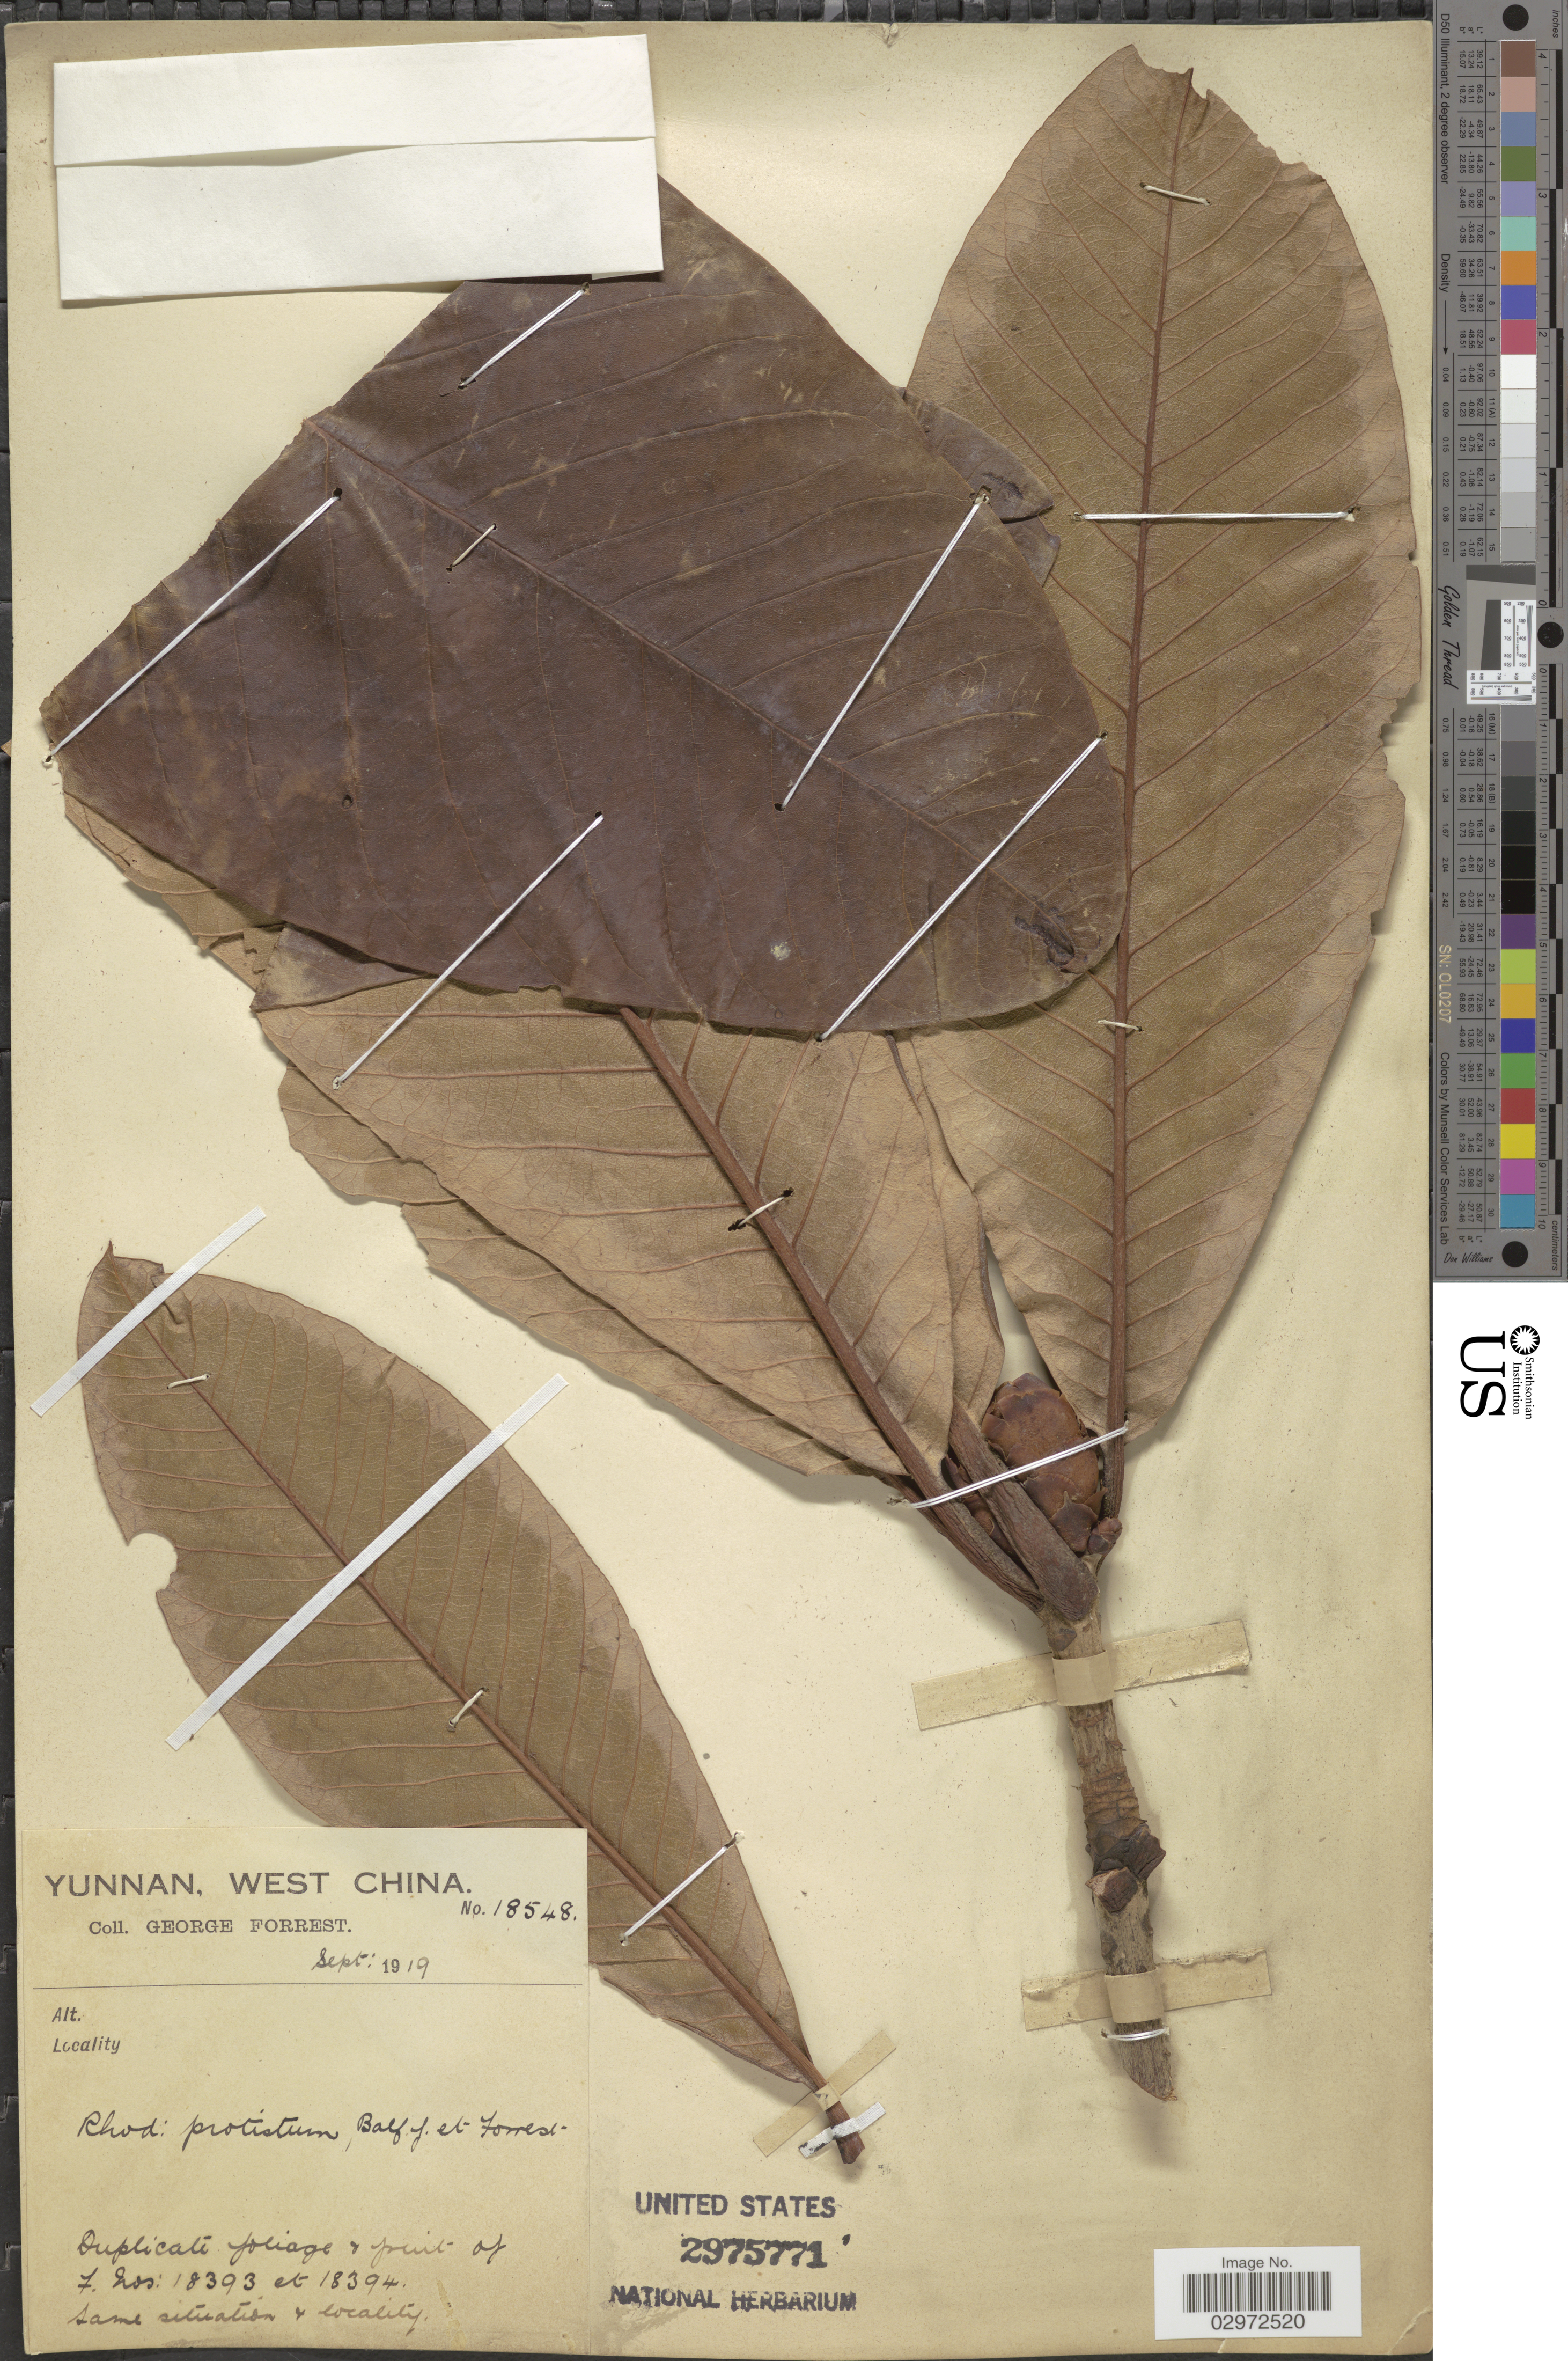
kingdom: Plantae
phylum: Tracheophyta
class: Magnoliopsida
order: Ericales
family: Ericaceae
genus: Rhododendron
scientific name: Rhododendron protistum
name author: Balf. f. & Forrest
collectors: G. Forrest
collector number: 18548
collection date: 1919-09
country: China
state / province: Yunnan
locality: West China.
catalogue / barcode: US 2975771